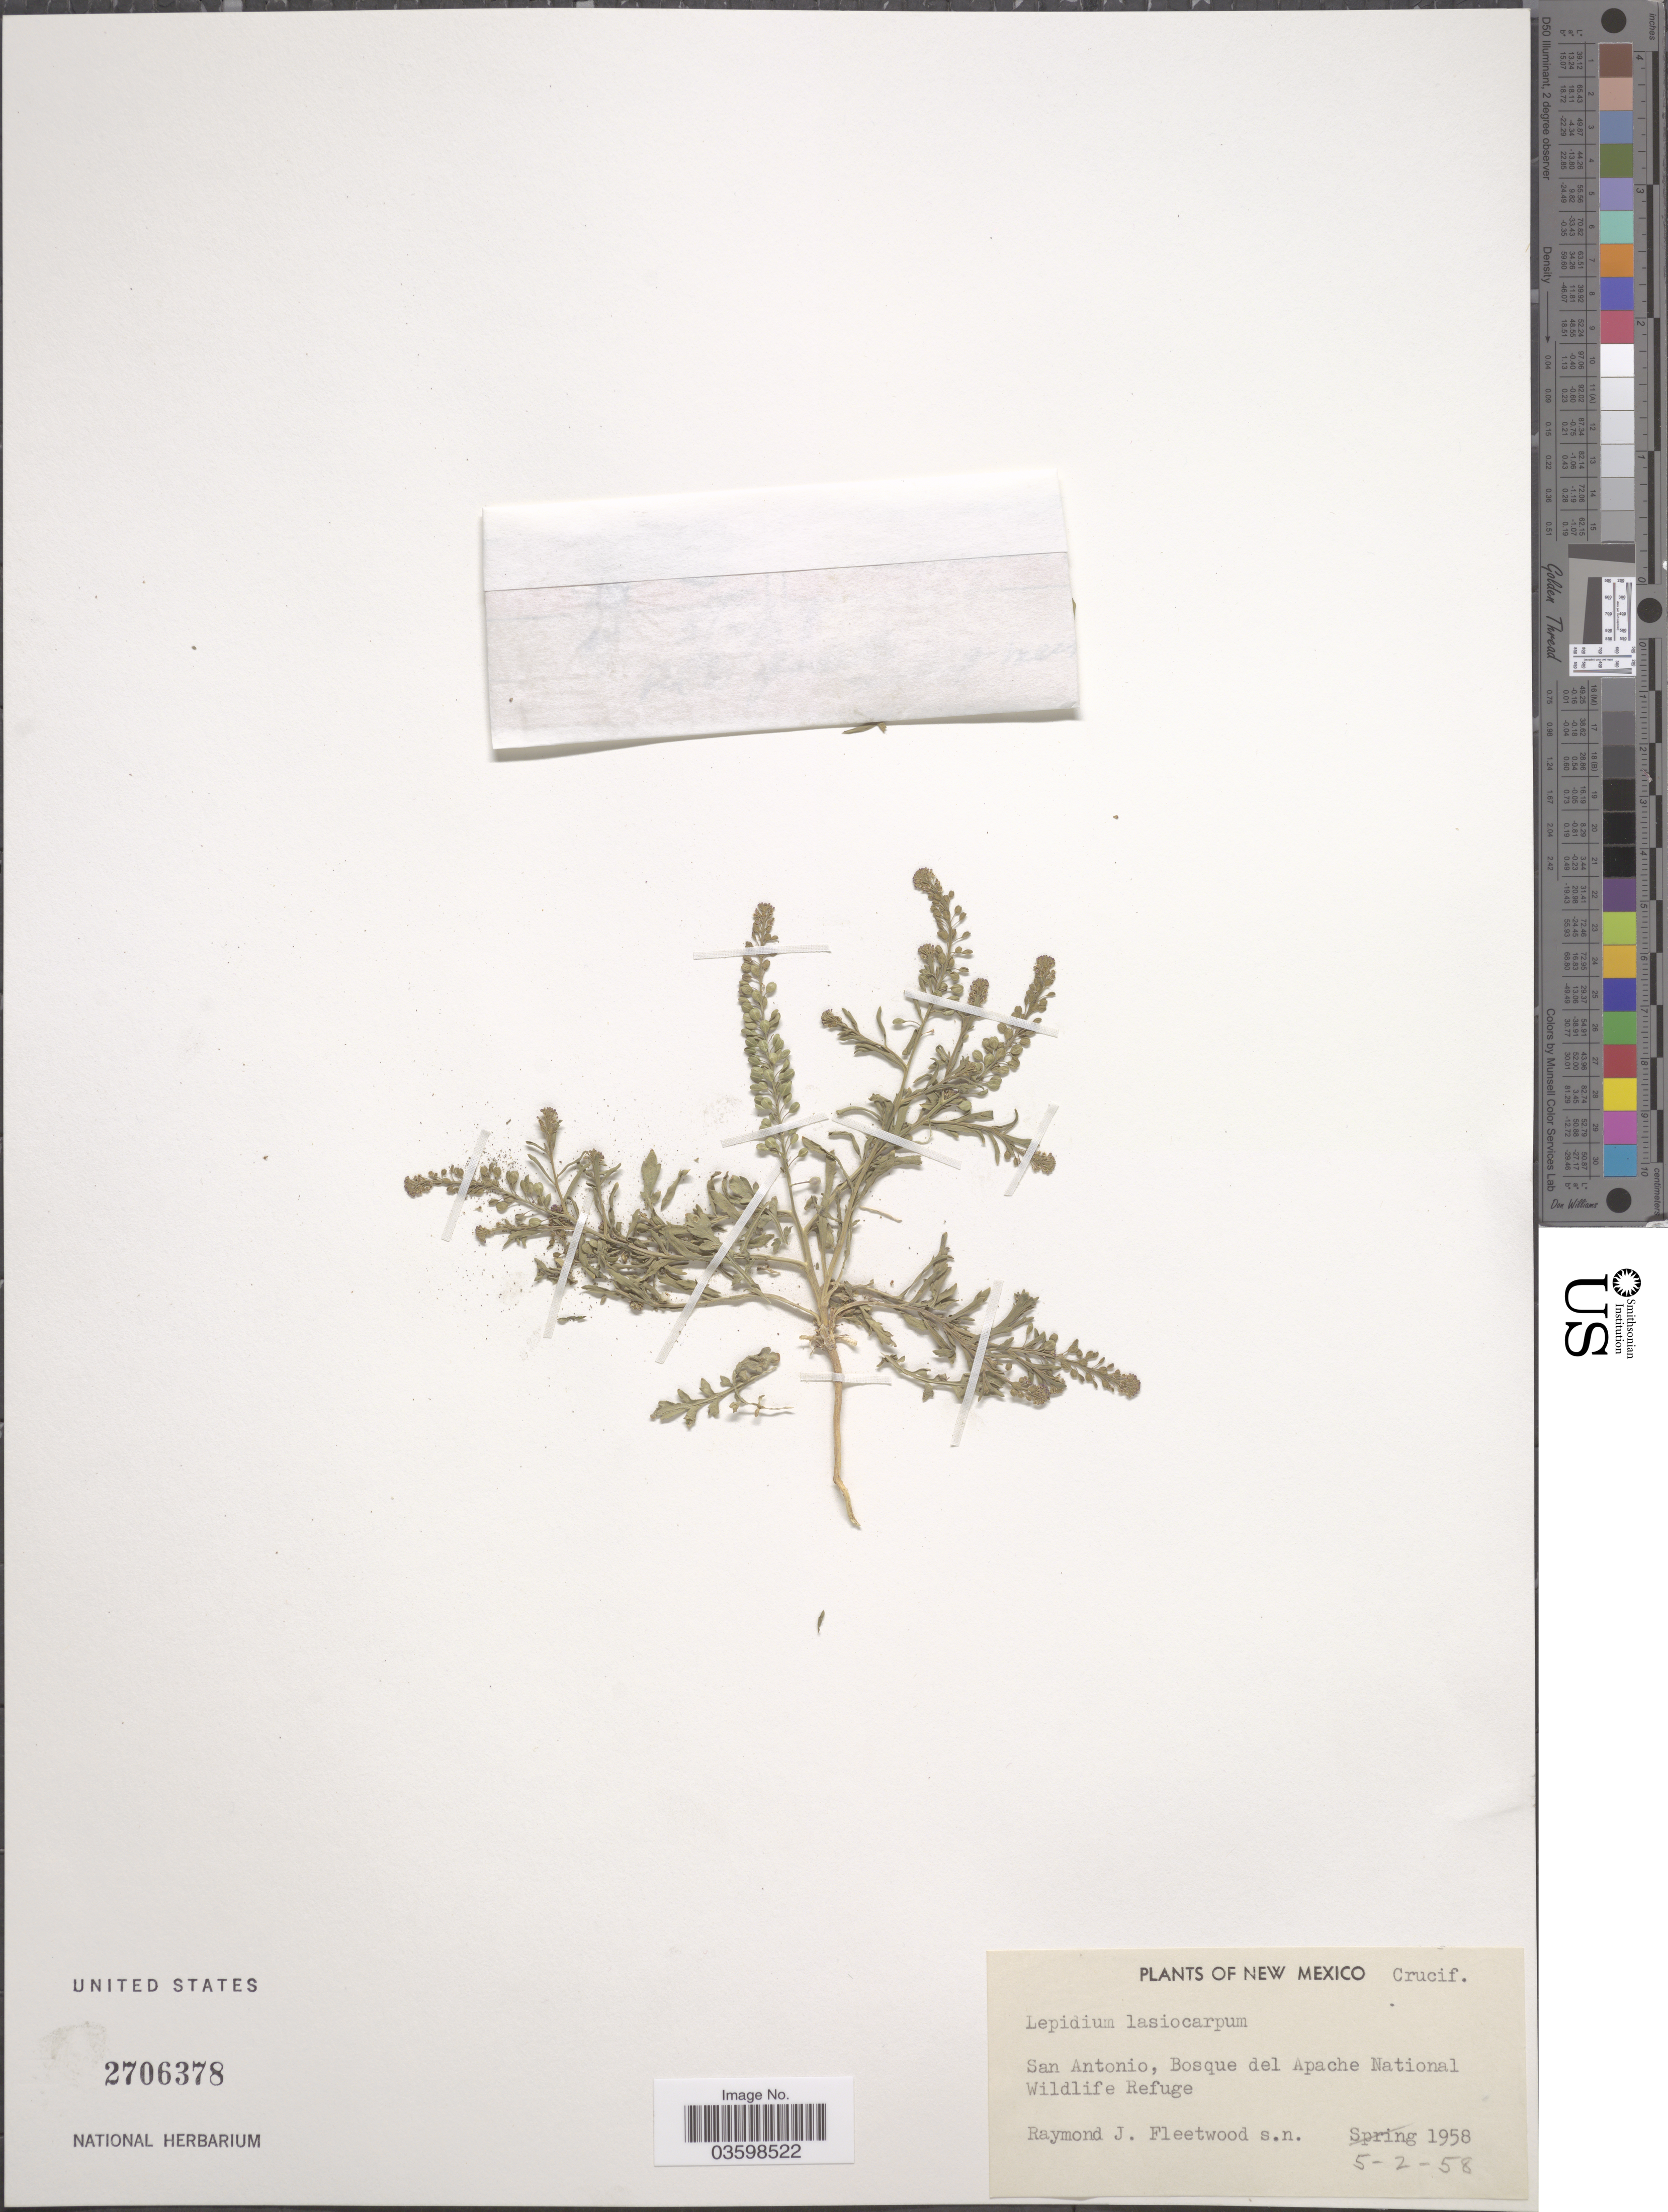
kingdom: Plantae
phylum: Tracheophyta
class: Magnoliopsida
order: Brassicales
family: Brassicaceae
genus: Lepidium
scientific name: Lepidium lasiocarpum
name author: Nutt.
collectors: R. J. Fleetwood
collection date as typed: Transcribed d/m/y: 2/5/58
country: United States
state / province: New Mexico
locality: San Antonio, Bosque del Apache National Wildlife Refuge.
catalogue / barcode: US 2706378